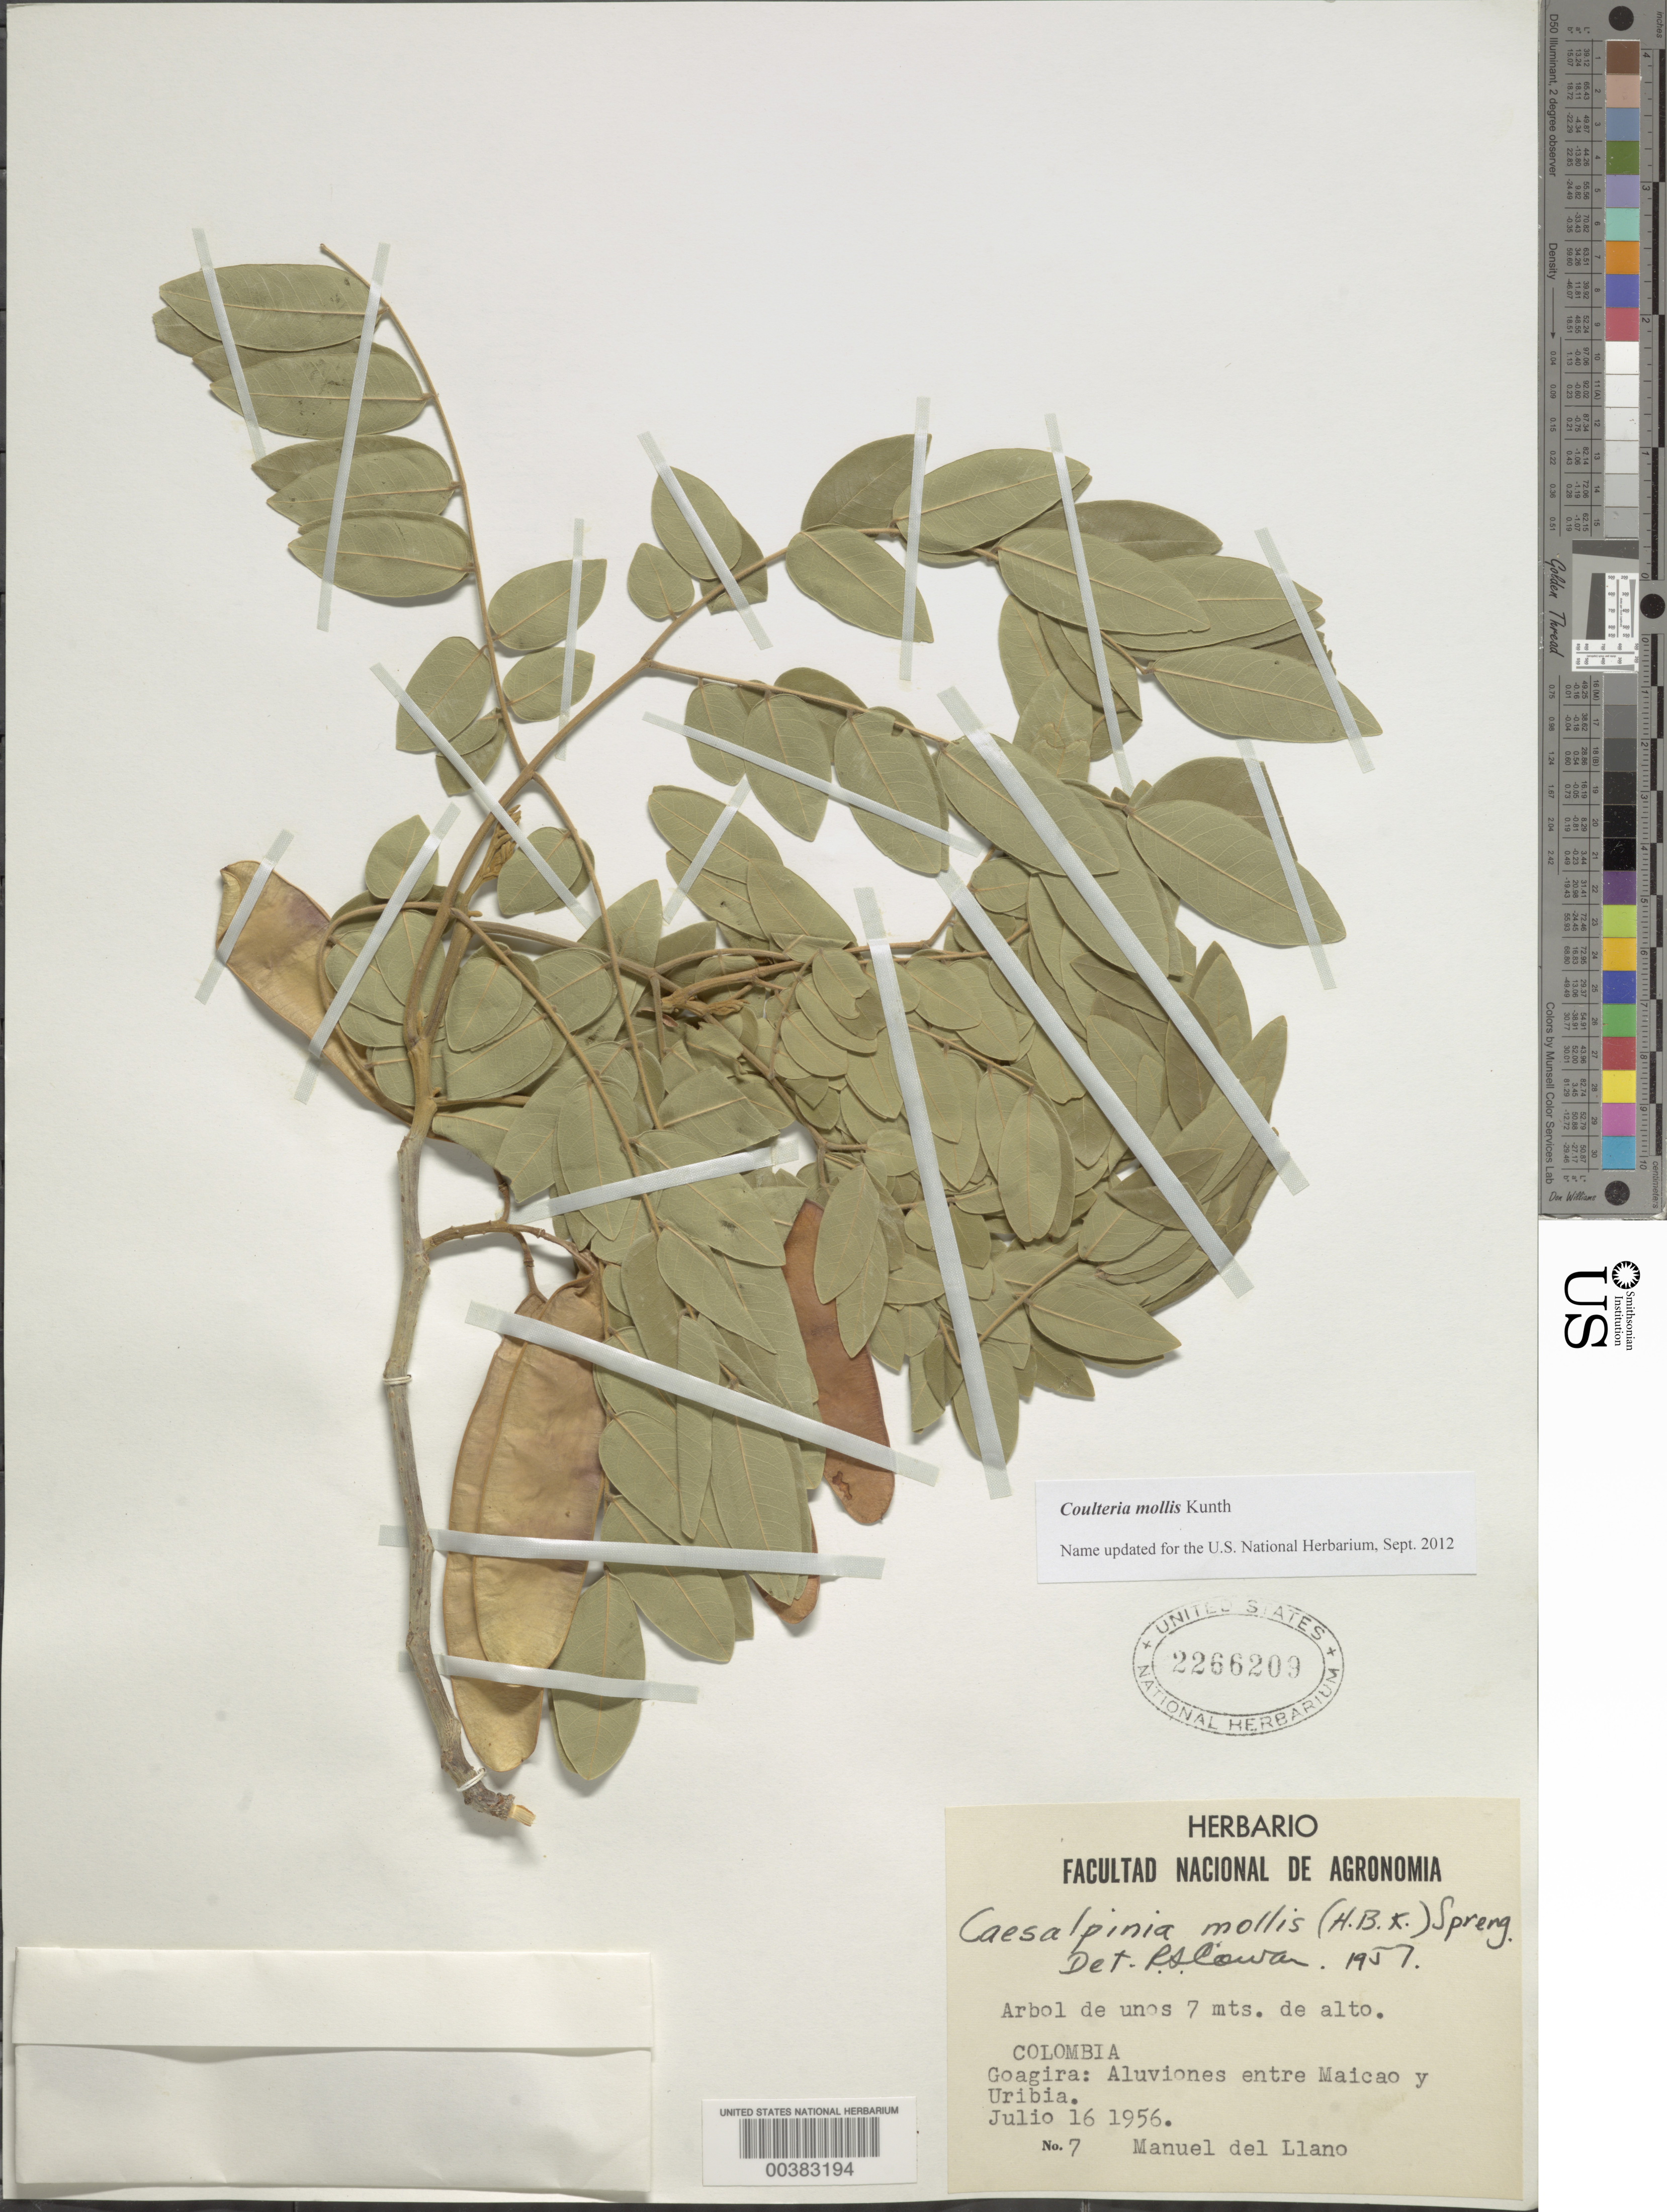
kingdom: Plantae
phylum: Tracheophyta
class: Magnoliopsida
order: Fabales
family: Fabaceae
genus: Coulteria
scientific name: Coulteria mollis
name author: Kunth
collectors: M. Llano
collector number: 7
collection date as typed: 16 Jul 1956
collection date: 1956-07-16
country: Colombia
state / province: La Guajira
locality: Aluviunes entre Maicao y Uribia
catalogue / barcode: US 2266209